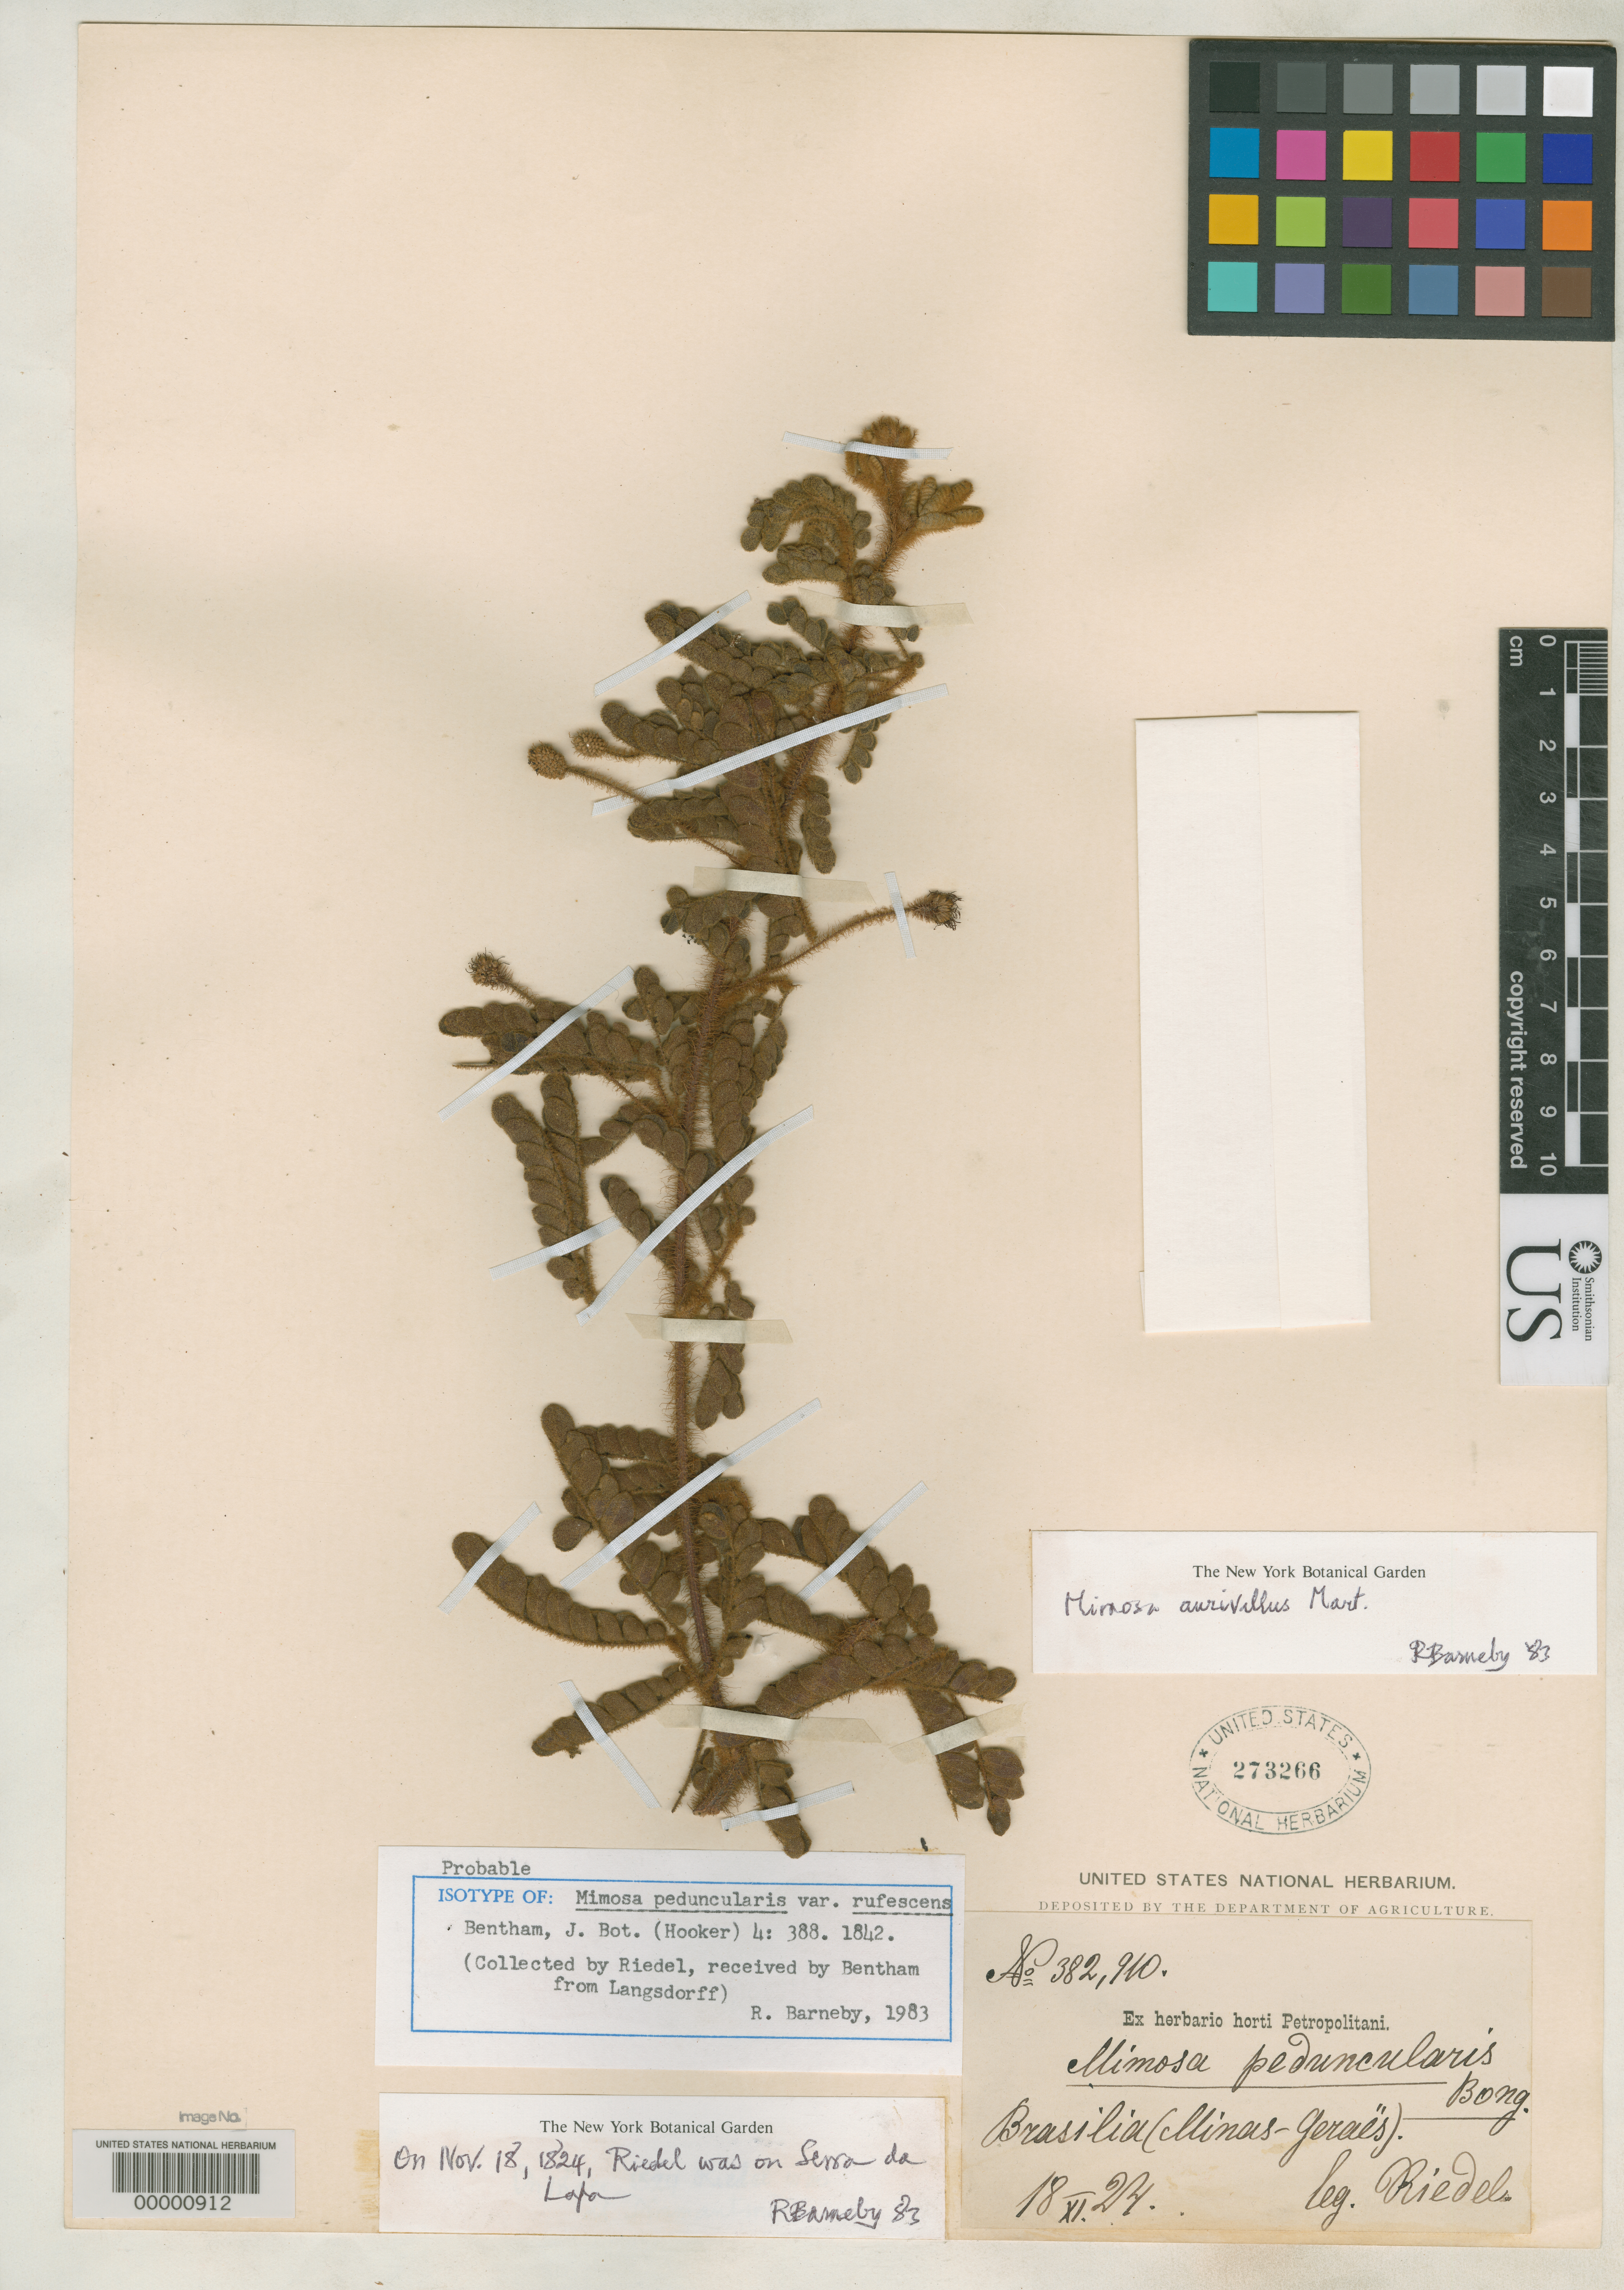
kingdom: Plantae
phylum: Tracheophyta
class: Magnoliopsida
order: Fabales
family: Fabaceae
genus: Mimosa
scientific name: Mimosa peduncularis var. rufescens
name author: Benth.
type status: Possible Isotype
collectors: L. Riedel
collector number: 382,910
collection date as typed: Nov 1824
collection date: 1824-11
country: Brazil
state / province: Minas Gerais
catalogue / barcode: US 273266